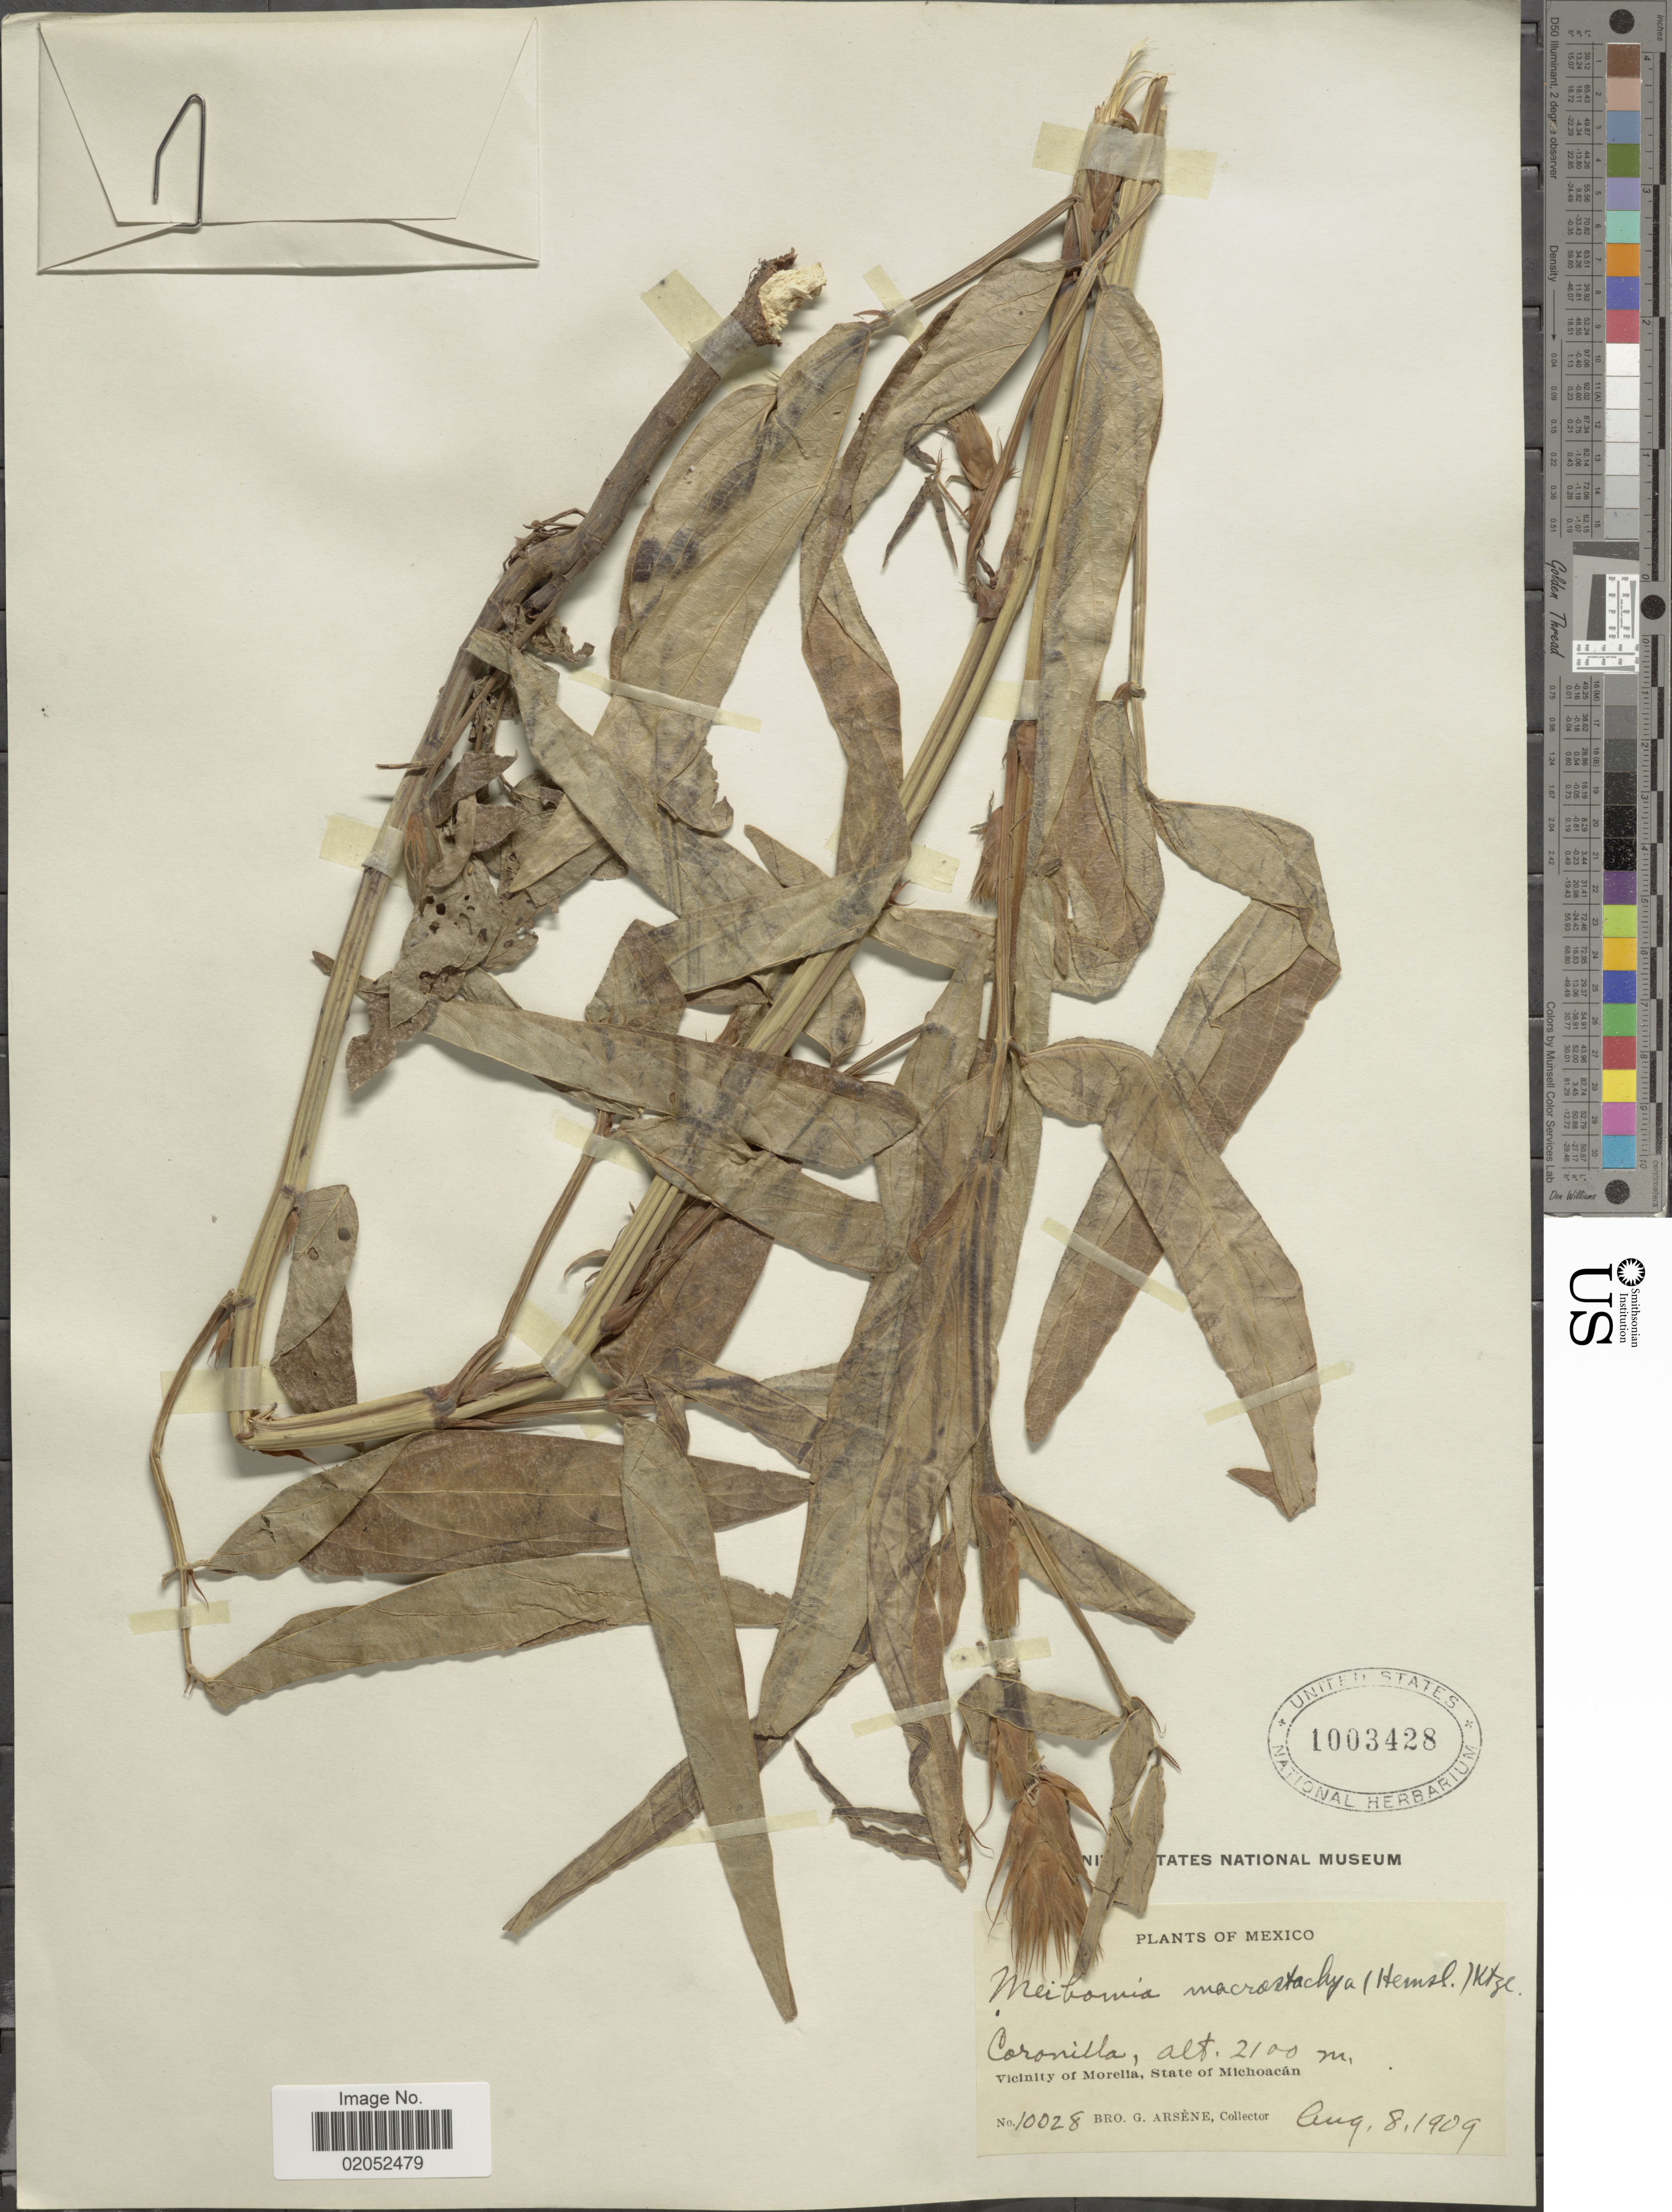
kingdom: Plantae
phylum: Tracheophyta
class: Magnoliopsida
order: Fabales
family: Fabaceae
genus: Desmodium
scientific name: Desmodium macrostachyum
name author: Hemsl.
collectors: Bro. G. Arsène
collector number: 10028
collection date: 1909-08-08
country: Mexico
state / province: Michoacán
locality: Mexico. Coronilla, Vicinity of Morelia, State of Michoacan.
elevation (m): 2100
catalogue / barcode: US 1003428